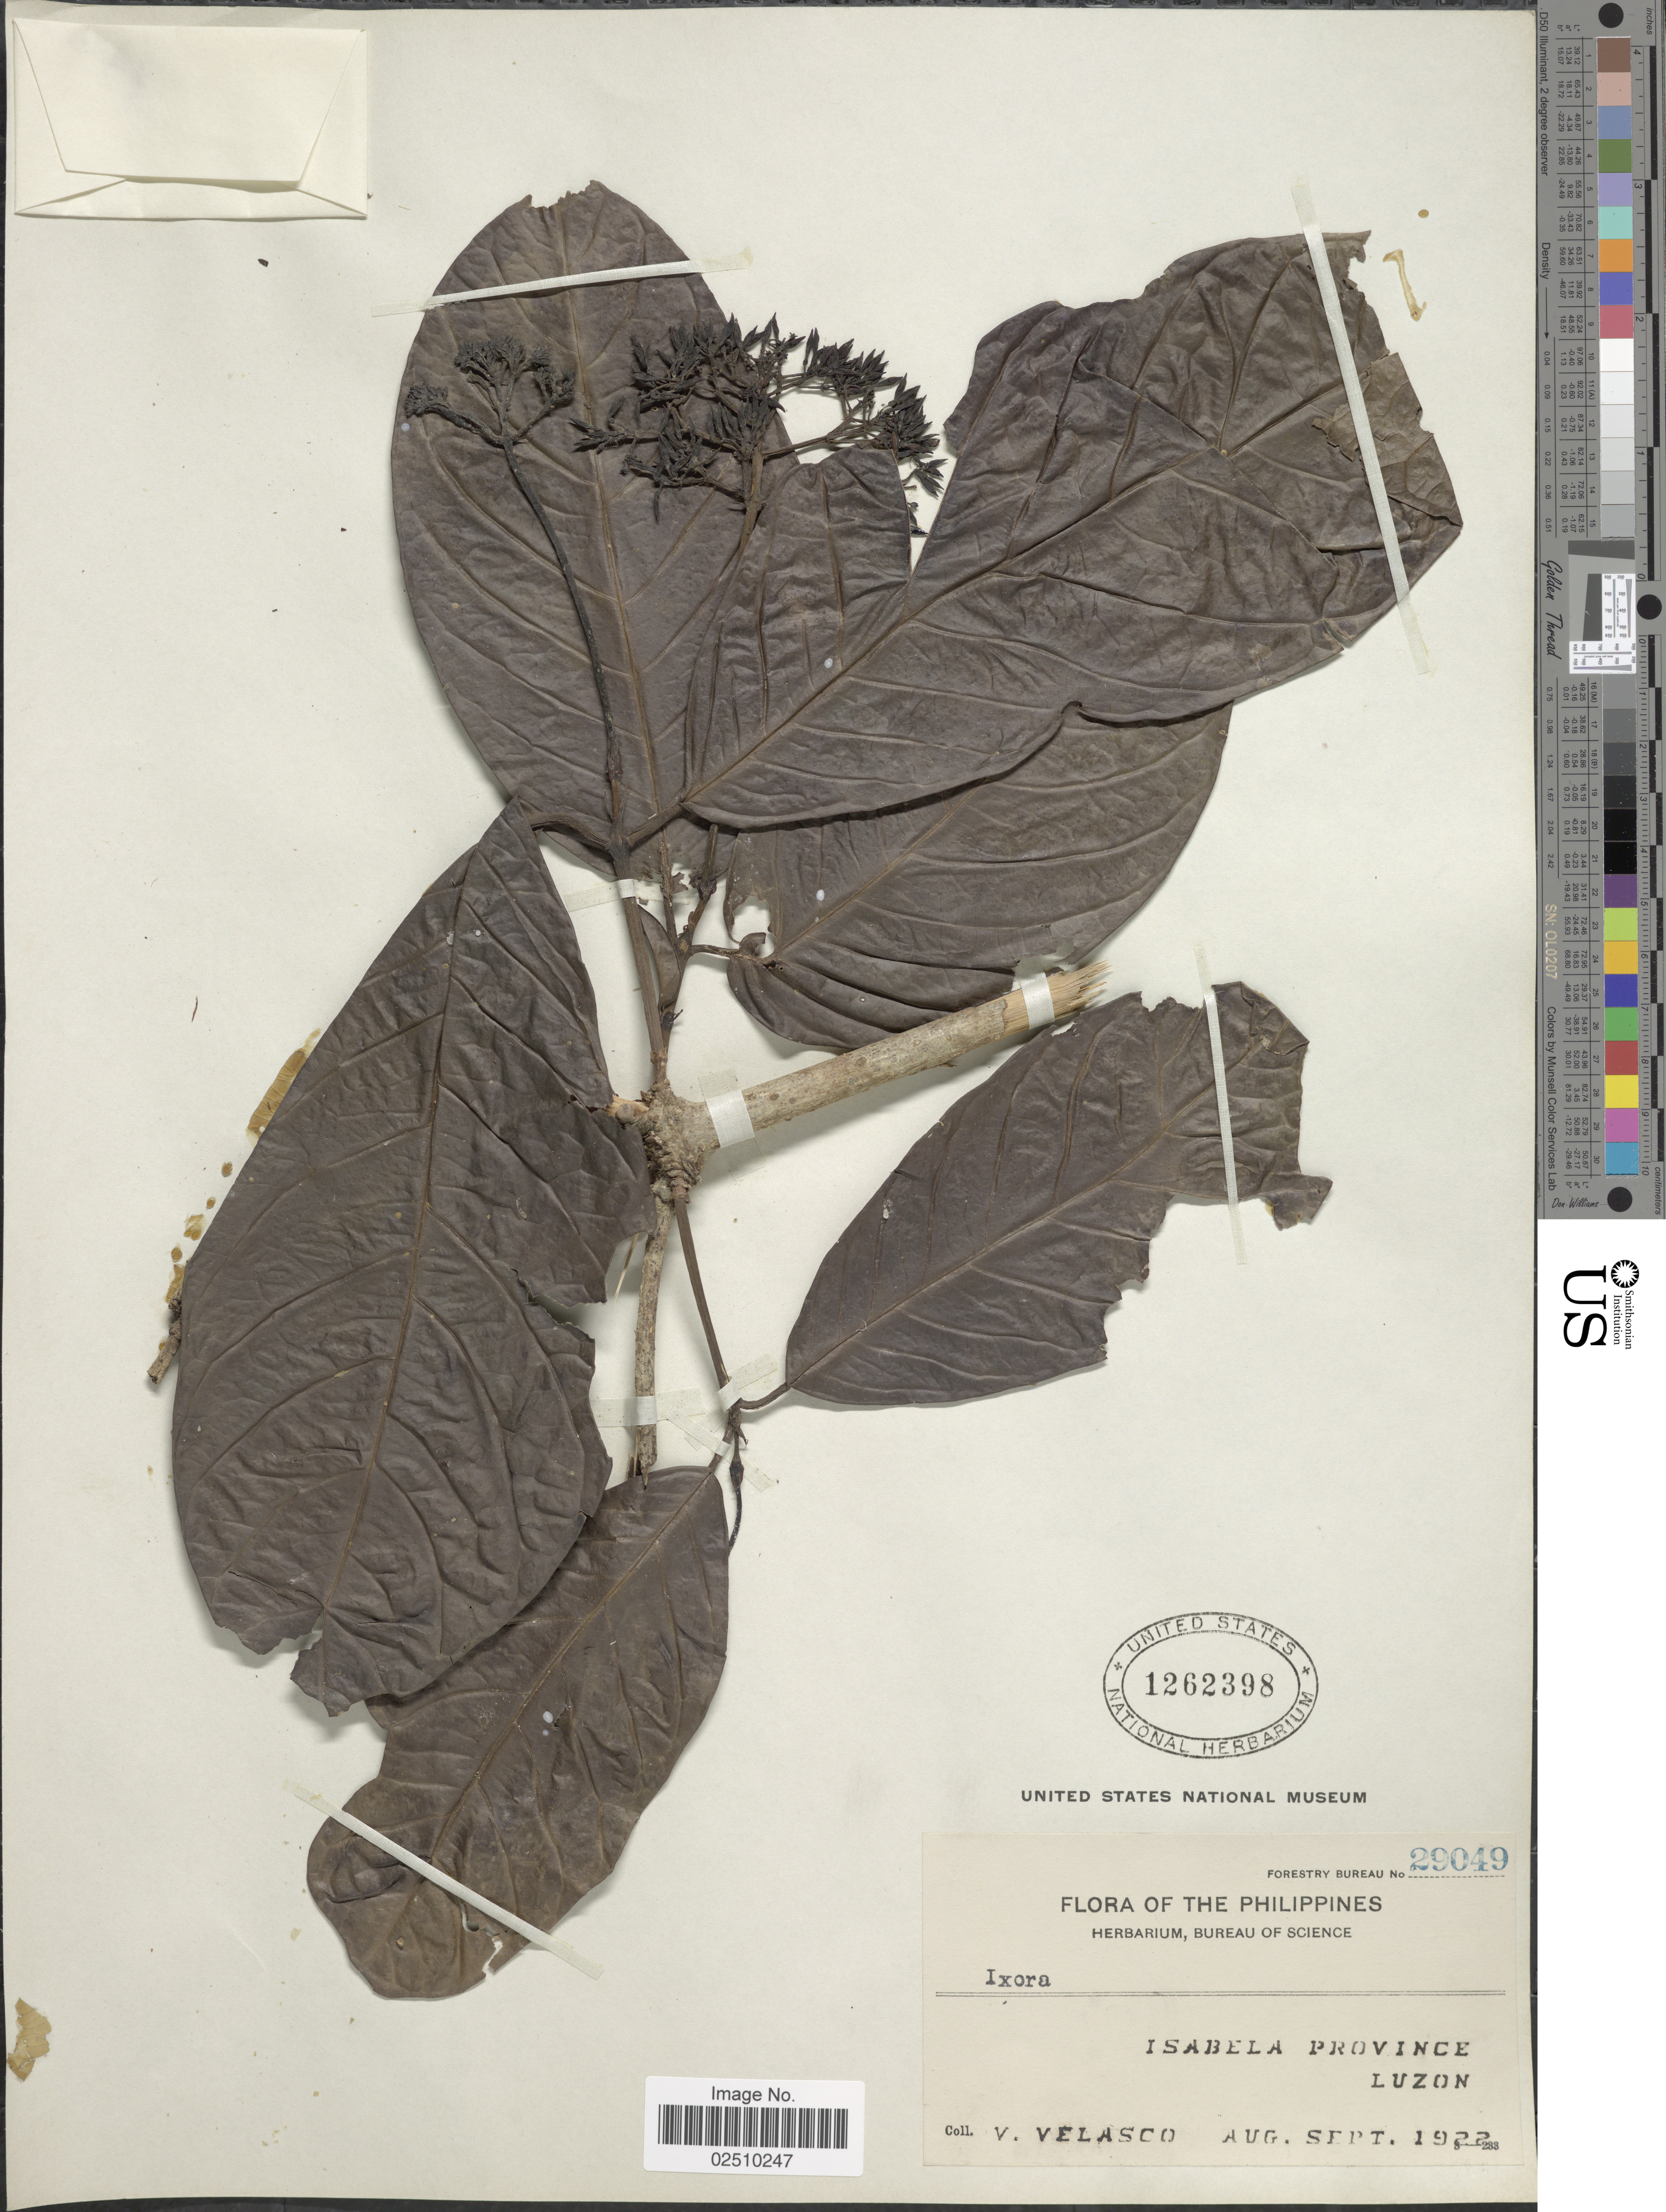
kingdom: Plantae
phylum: Tracheophyta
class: Magnoliopsida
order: Gentianales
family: Rubiaceae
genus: Ixora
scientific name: Ixora sp.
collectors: V. Velasco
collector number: Forestry Bureau 29049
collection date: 1922-08/1922-09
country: Philippines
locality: Isabela Province, Luzon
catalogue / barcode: US 1262398